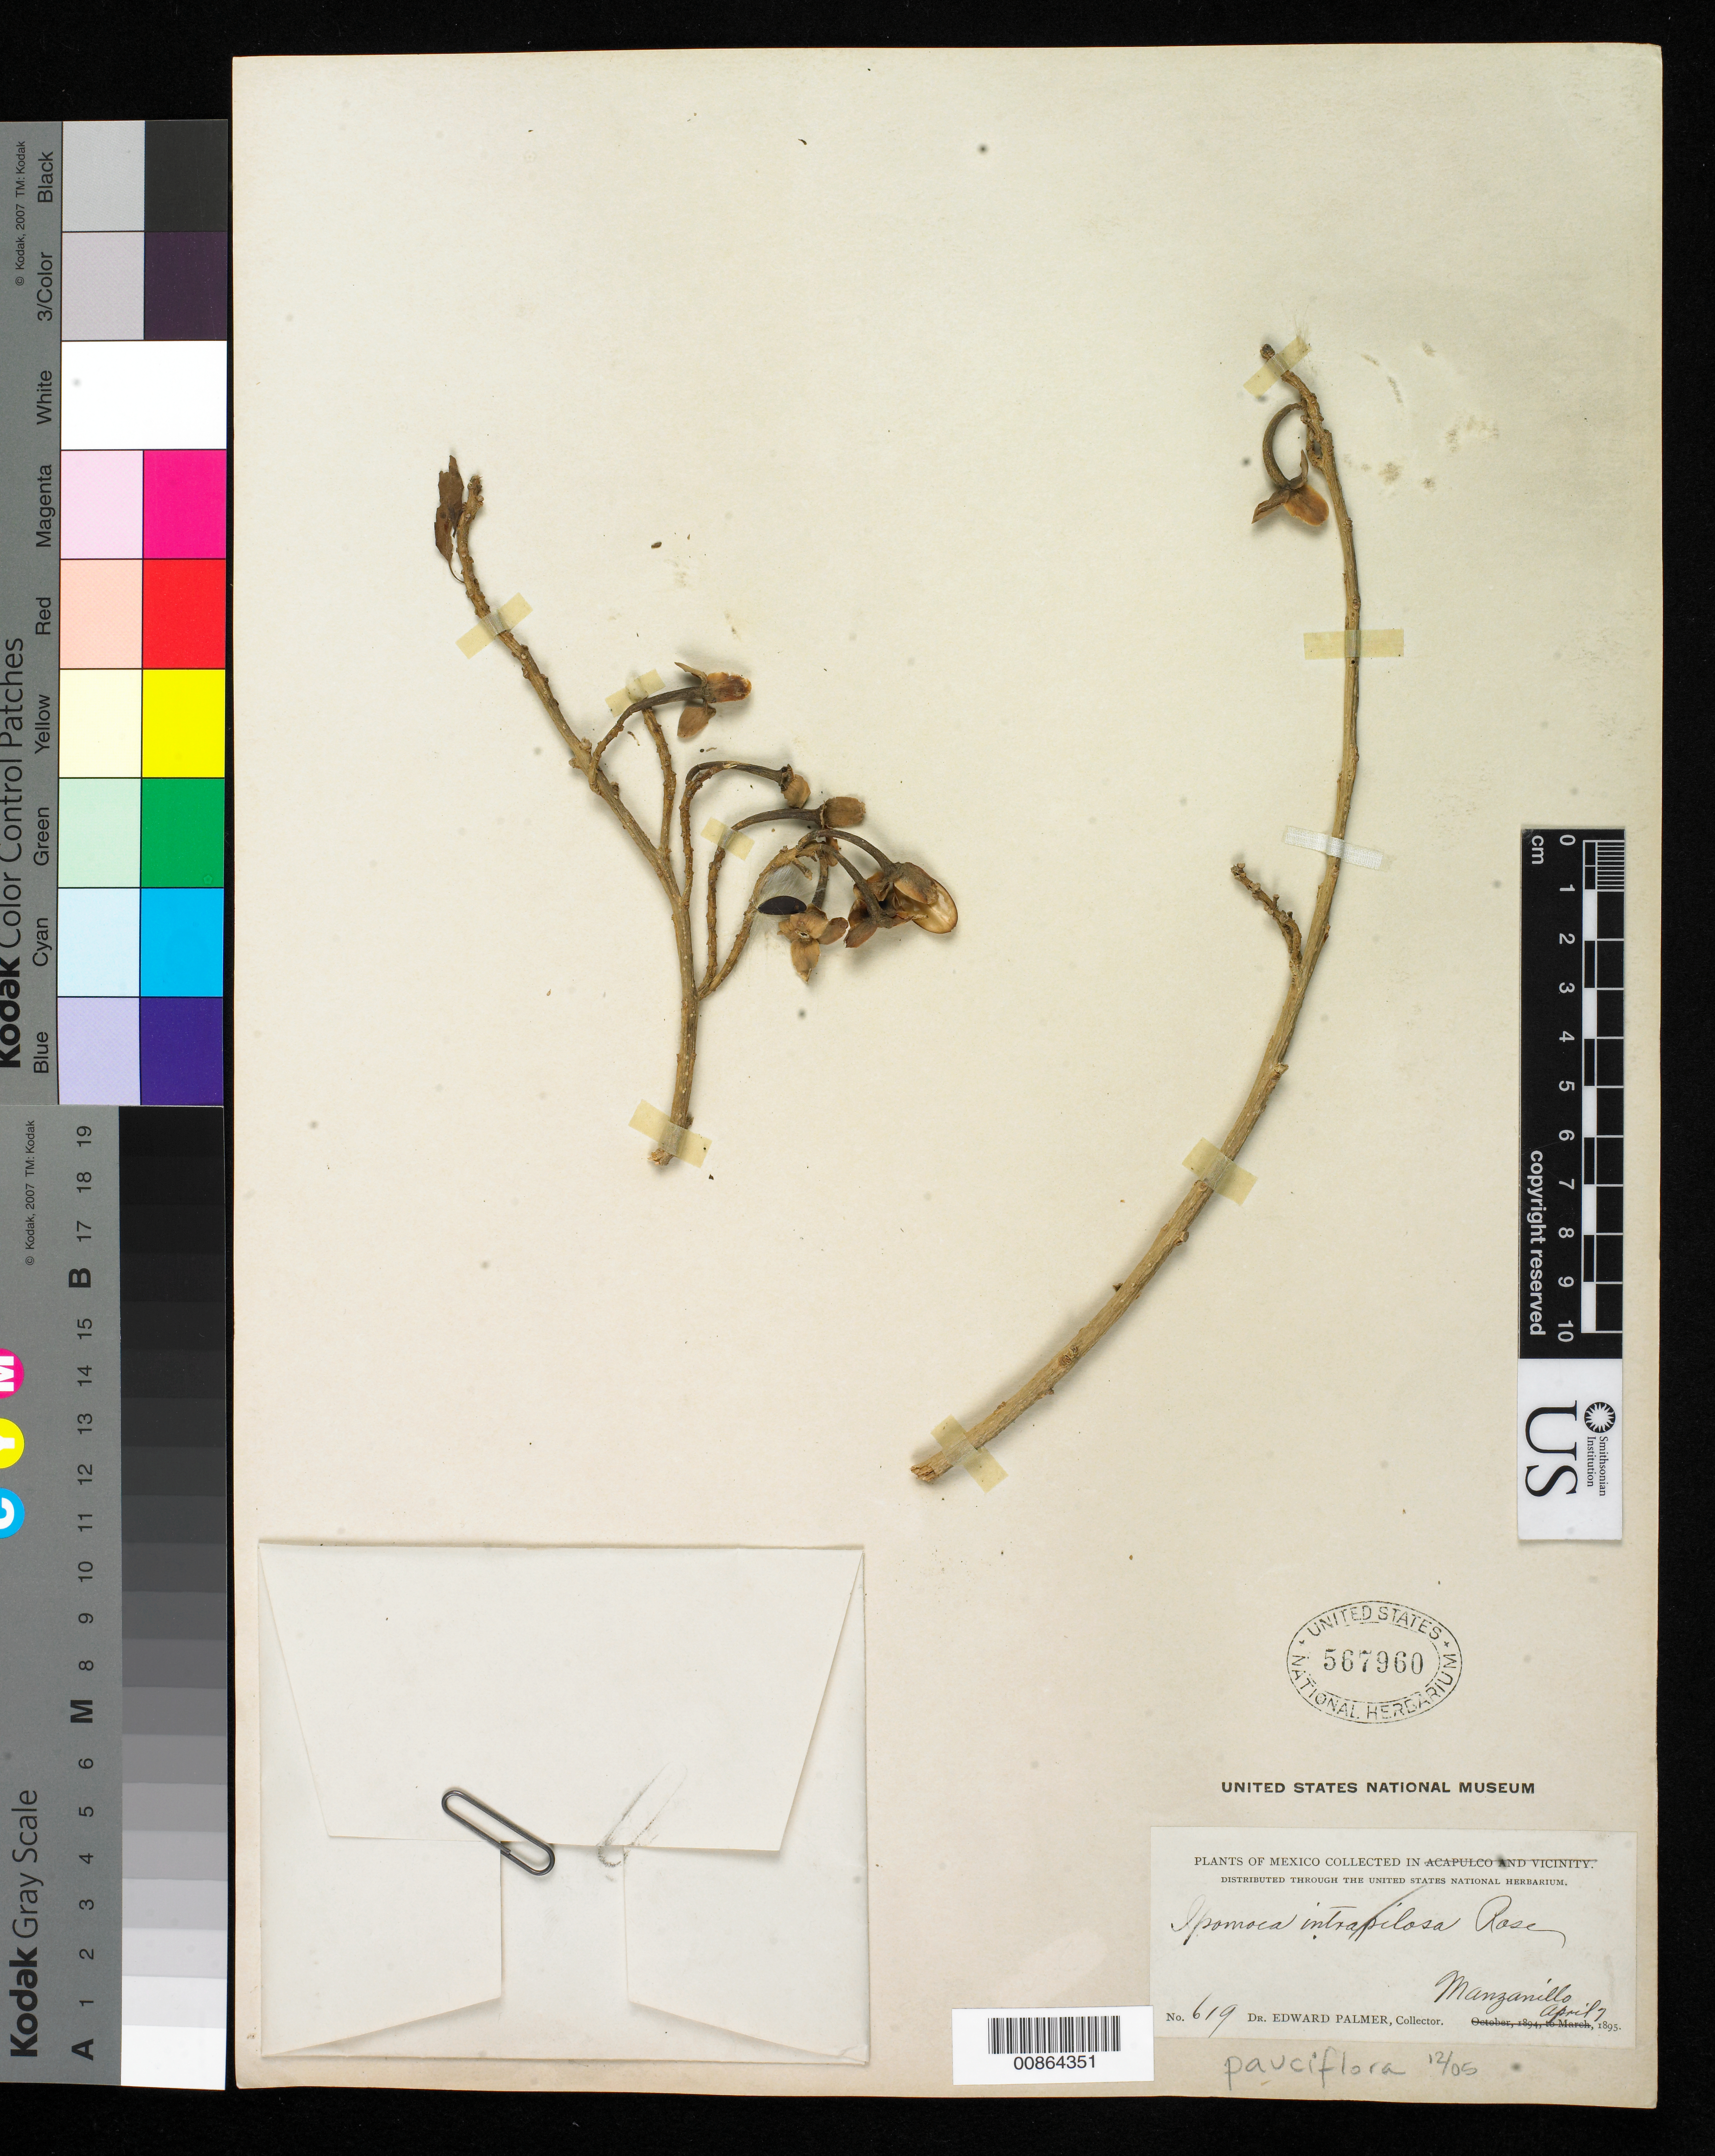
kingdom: Plantae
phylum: Tracheophyta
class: Magnoliopsida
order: Solanales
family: Convolvulaceae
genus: Ipomoea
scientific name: Ipomoea pauciflora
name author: M. Martens & Galeotti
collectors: E. Palmer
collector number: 619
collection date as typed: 07 Apr 1895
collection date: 1895-04-07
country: Mexico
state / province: Colima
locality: Manzanillo, Colima.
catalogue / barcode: US 567960